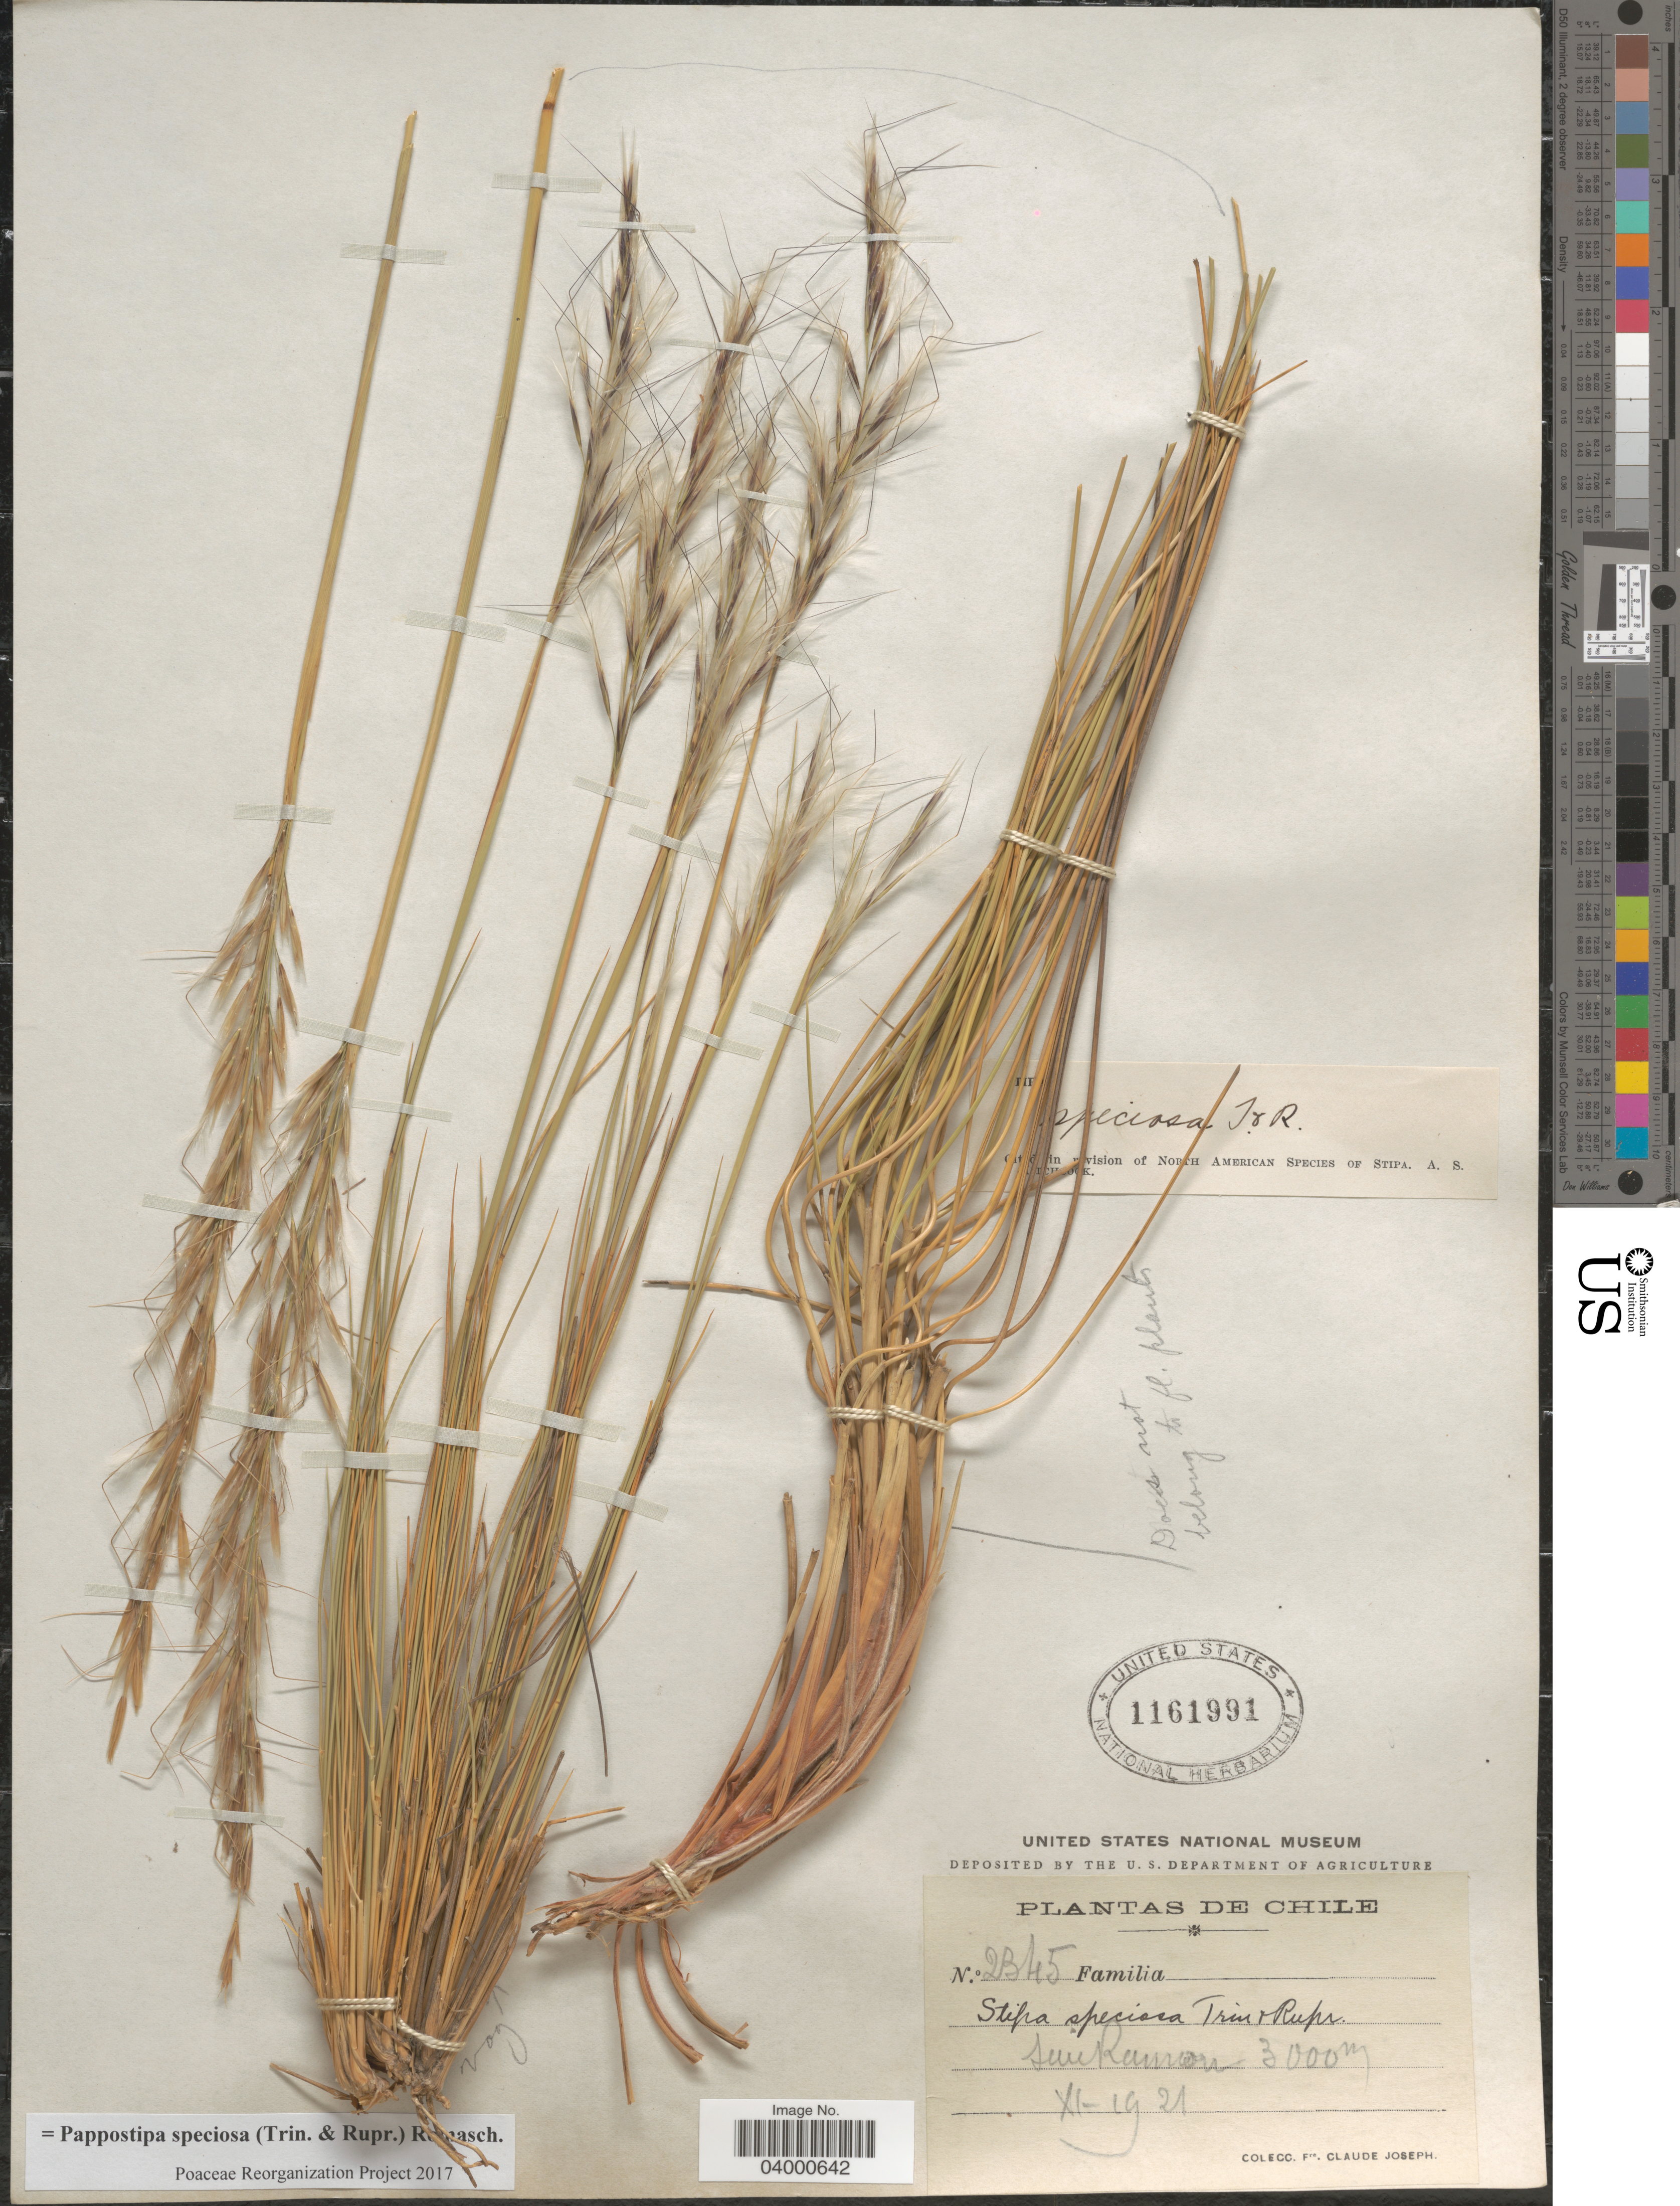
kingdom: Plantae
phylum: Tracheophyta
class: Liliopsida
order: Poales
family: Poaceae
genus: Pappostipa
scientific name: Pappostipa speciosa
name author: (Trin. & Rupr.) Romasch.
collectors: Bro. Claude-Joseph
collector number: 2345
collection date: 1921-11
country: Chile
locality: San Ramon.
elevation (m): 3000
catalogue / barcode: US 1161991